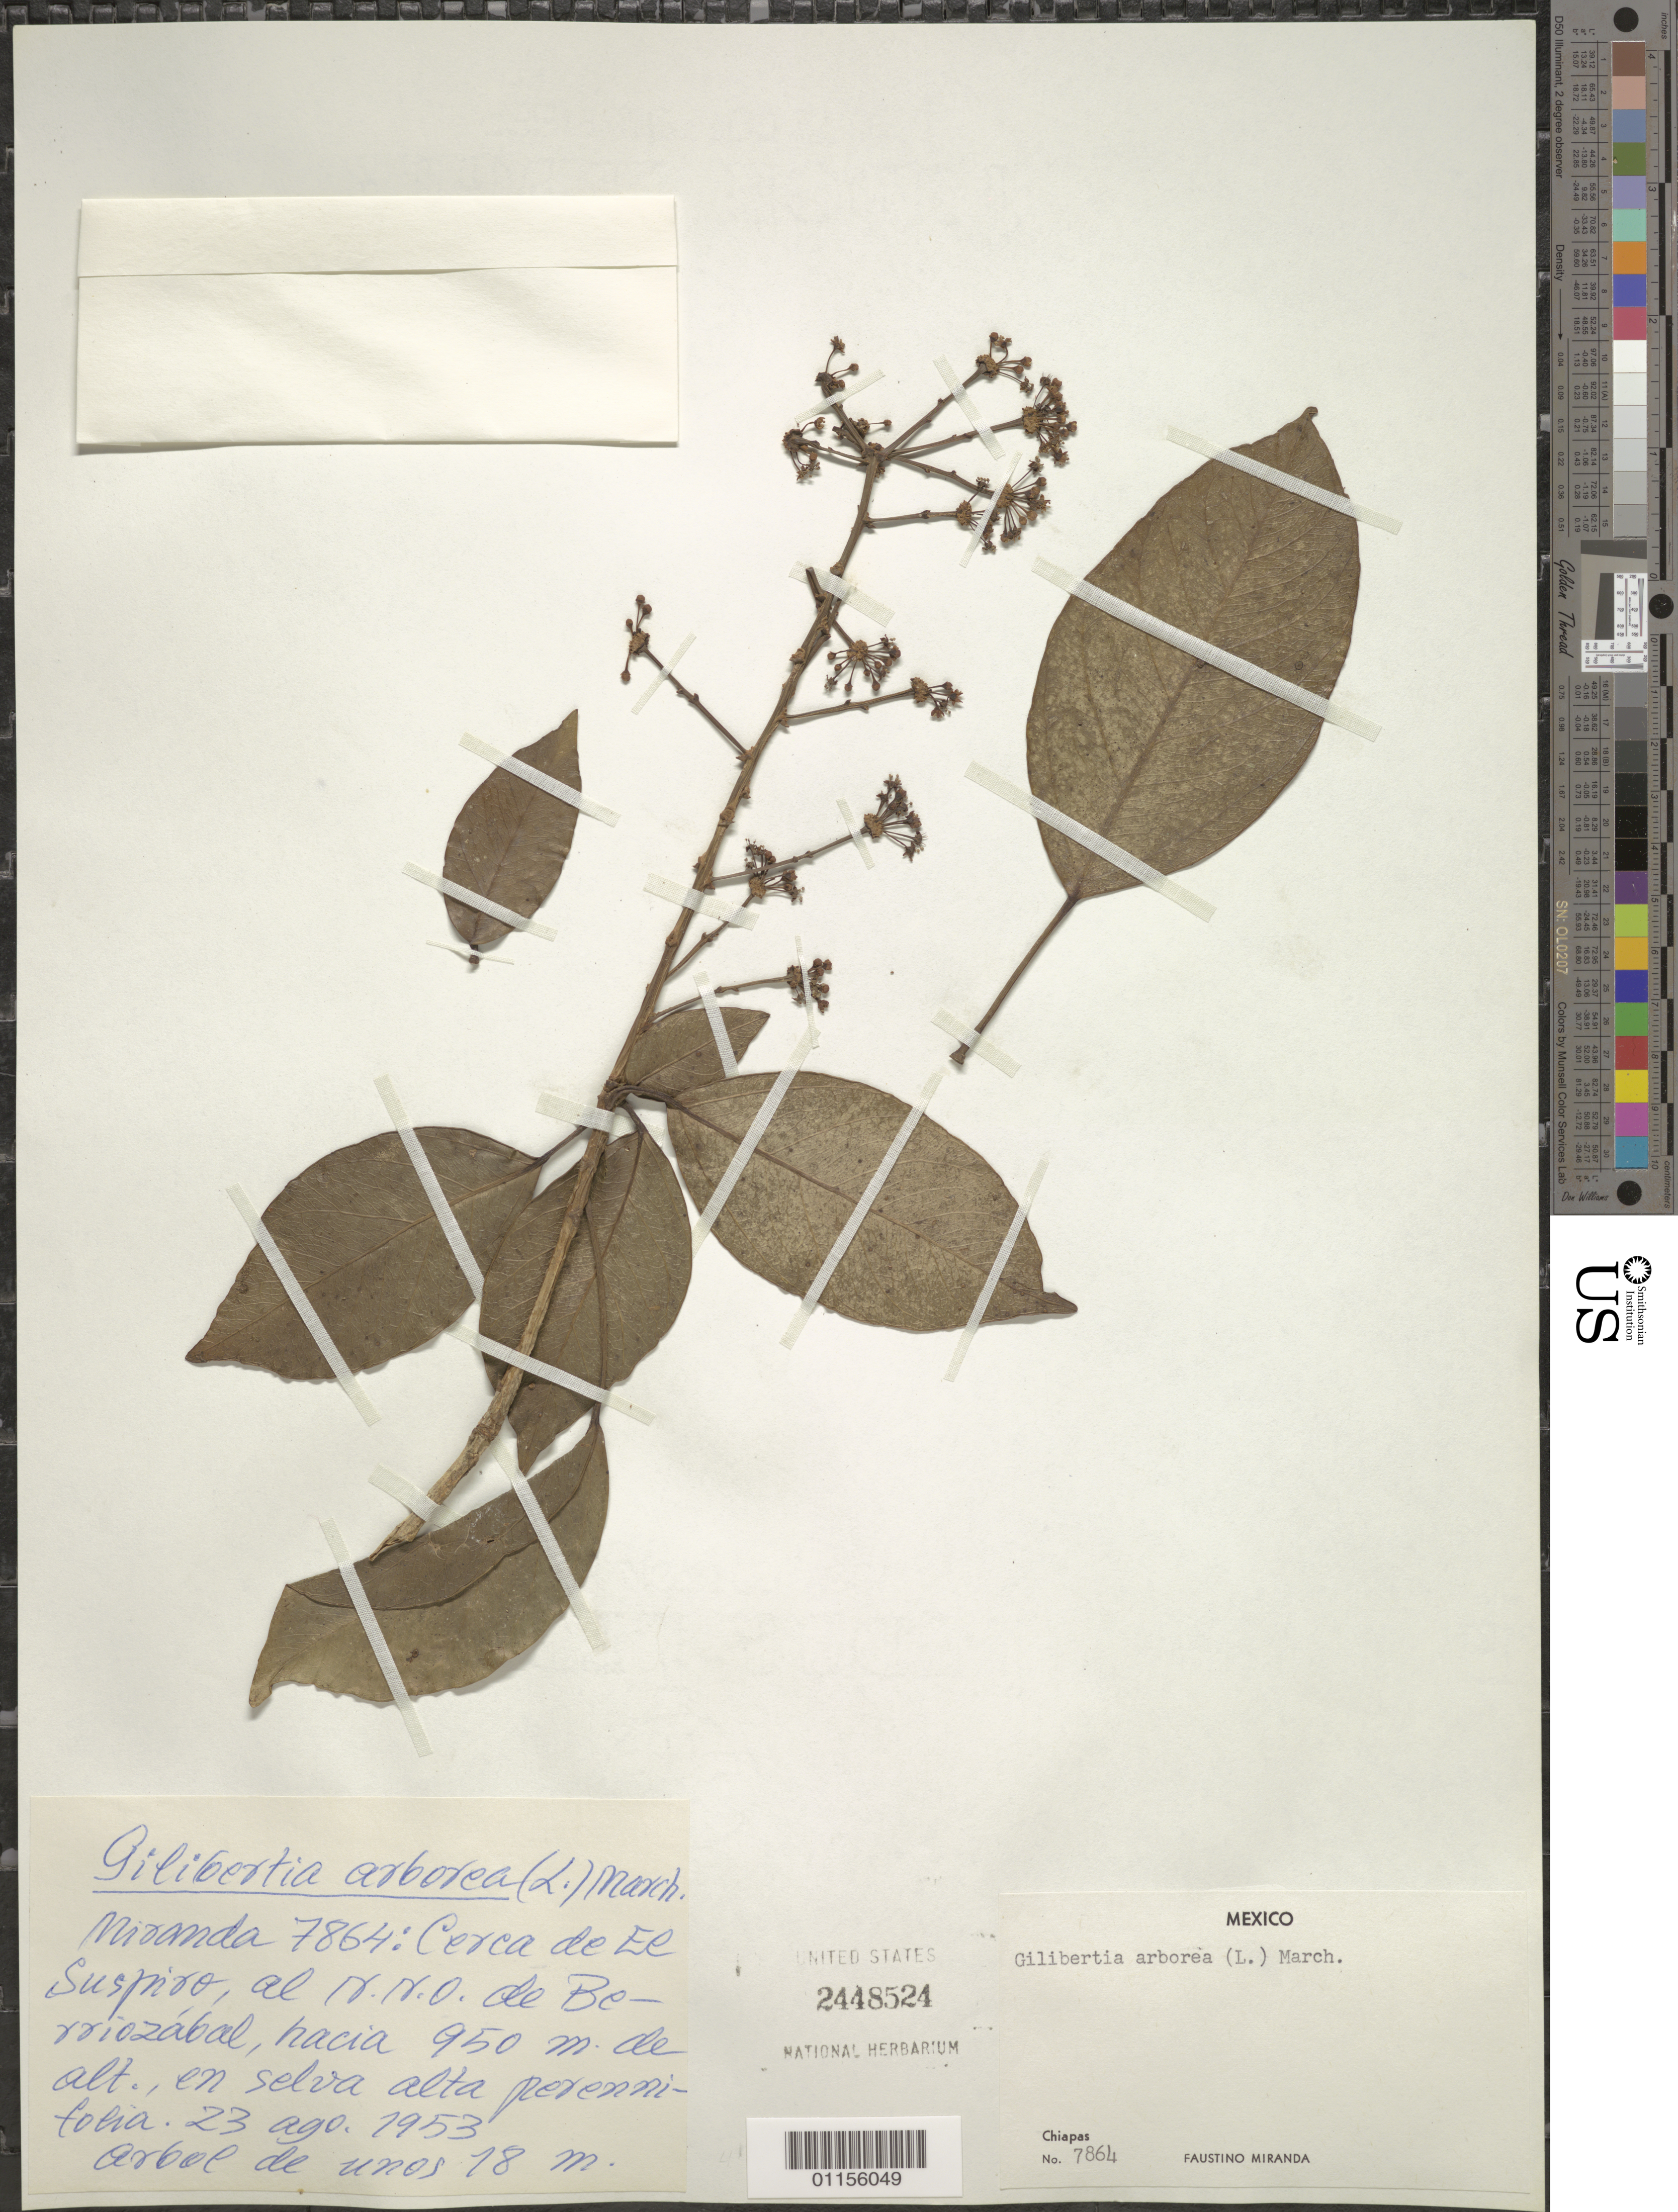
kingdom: Plantae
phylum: Tracheophyta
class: Magnoliopsida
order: Apiales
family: Araliaceae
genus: Dendropanax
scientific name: Dendropanax arboreus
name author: (L.) Decne. & Planch.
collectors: F. Miranda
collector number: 7864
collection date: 1953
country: Mexico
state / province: Chiapas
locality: Berriozabal.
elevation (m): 950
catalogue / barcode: US 2448524